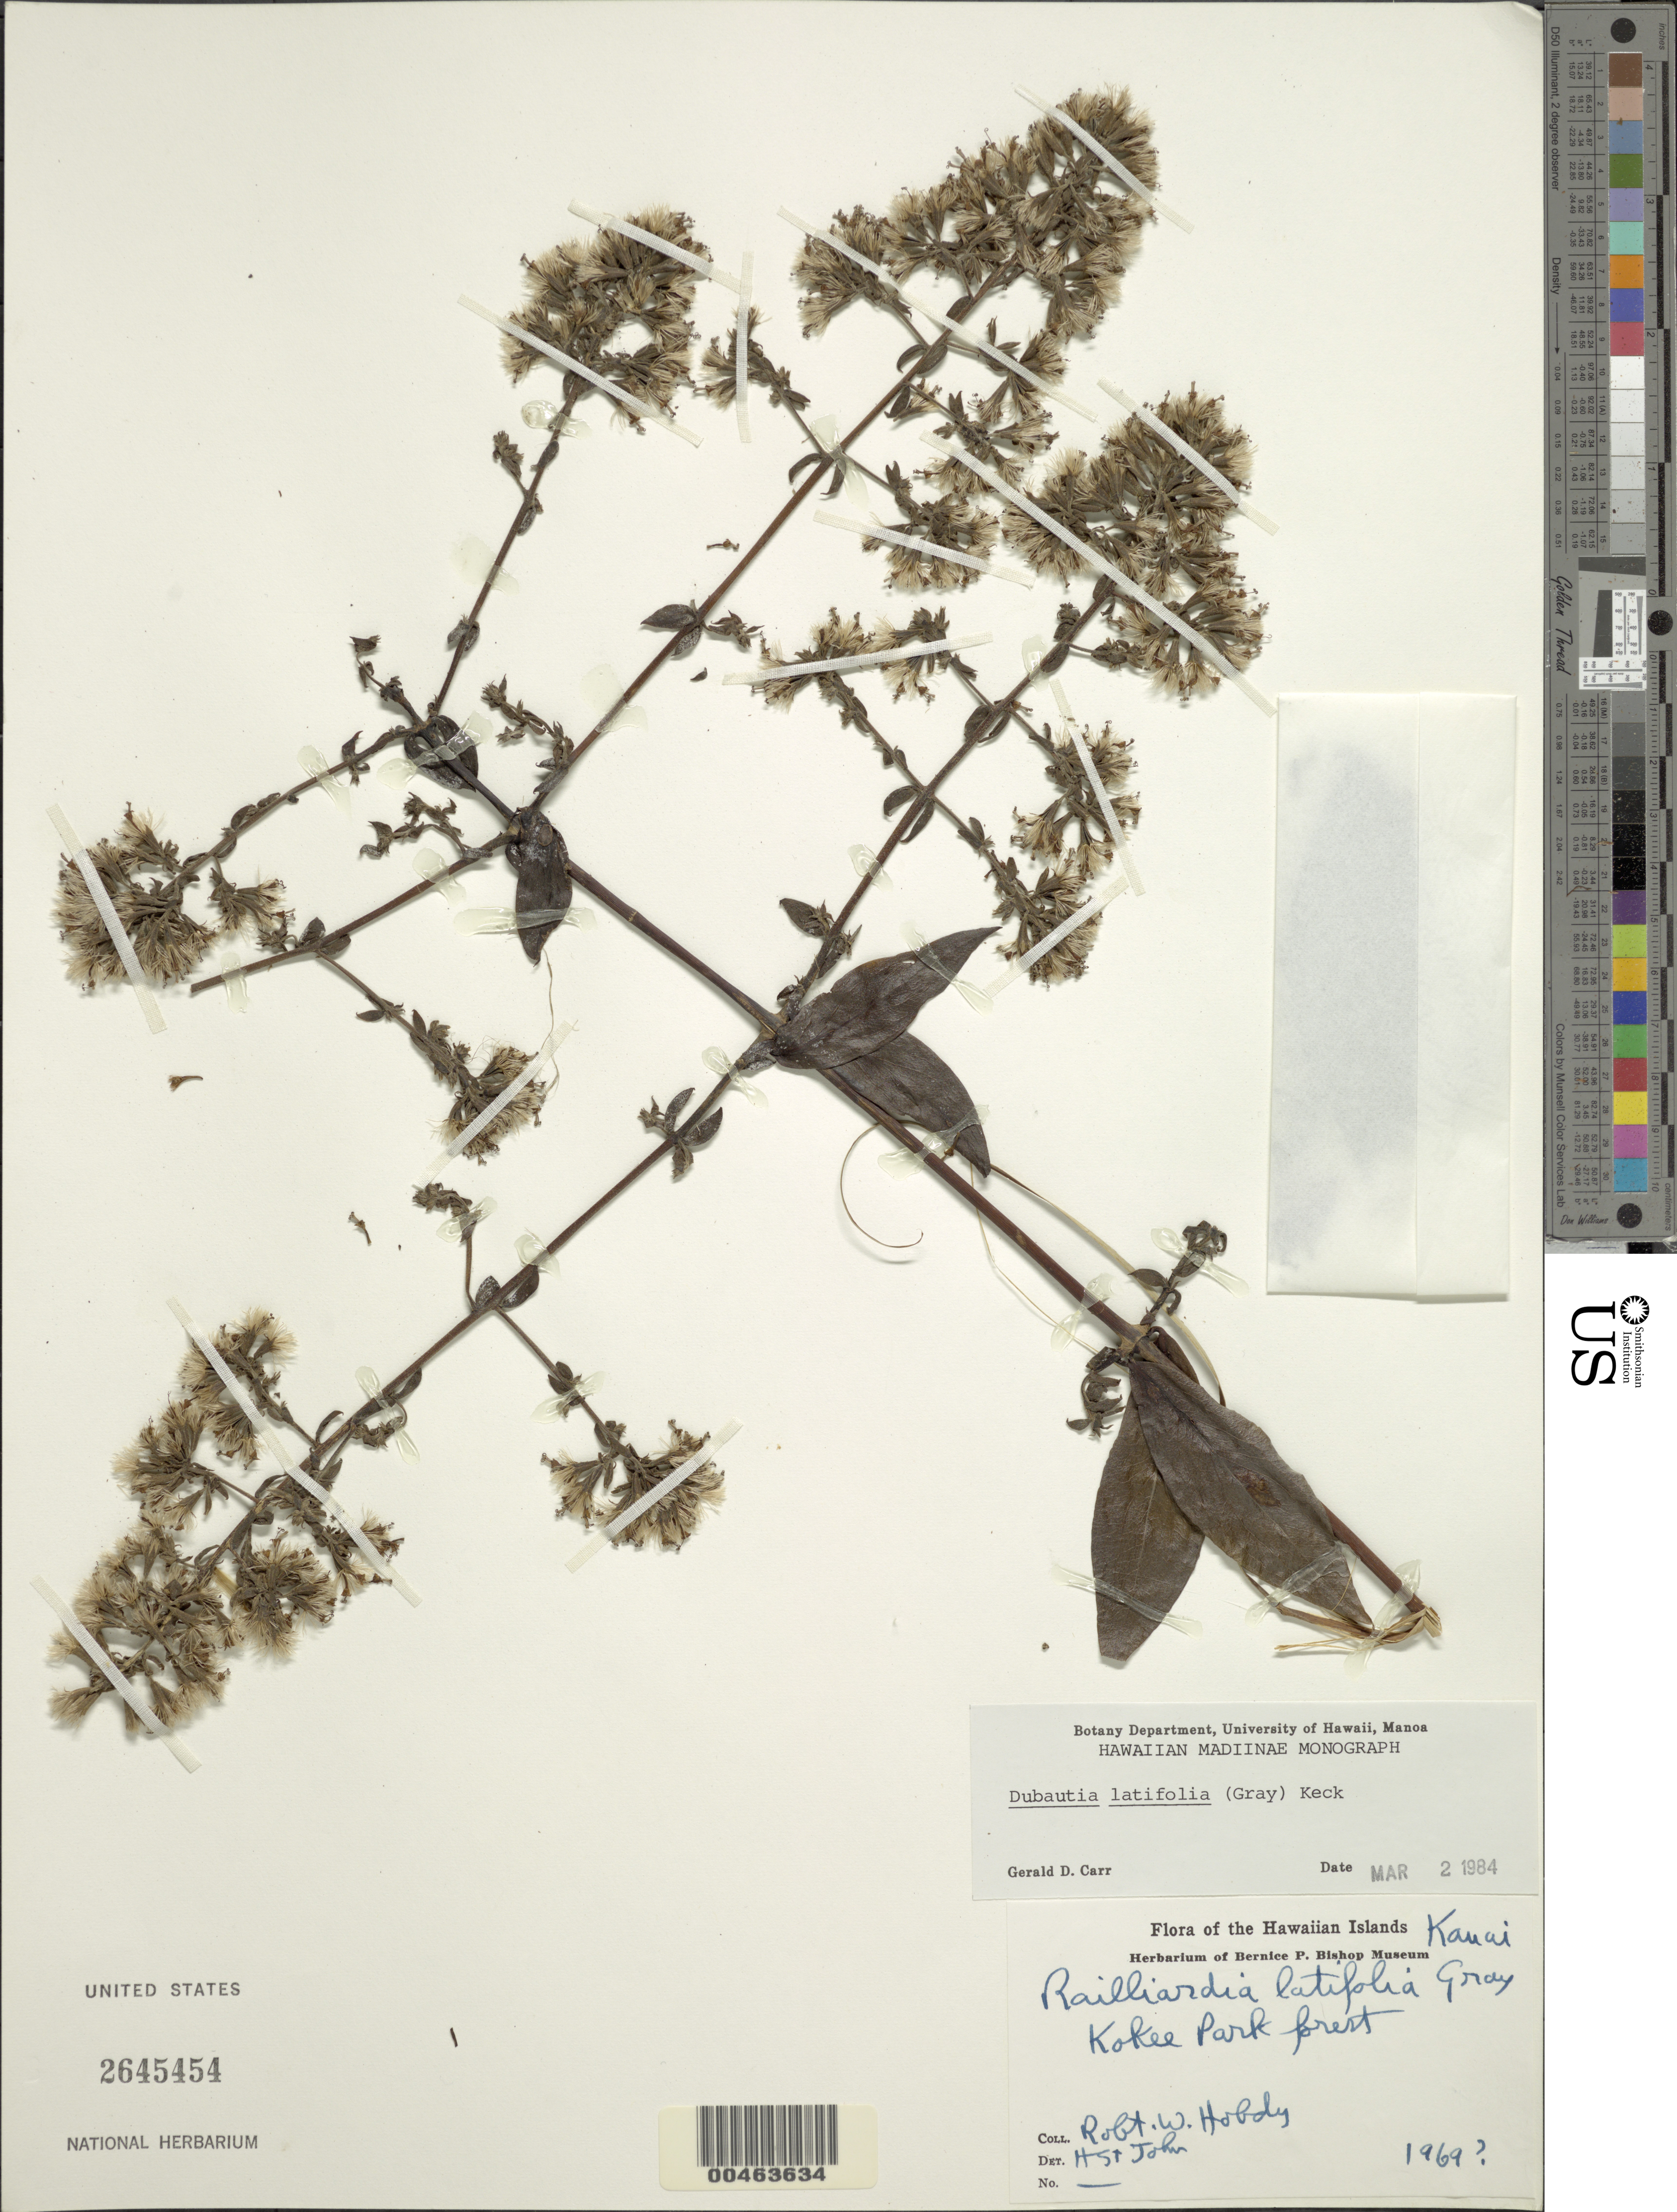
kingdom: Plantae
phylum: Tracheophyta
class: Magnoliopsida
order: Asterales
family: Asteraceae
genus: Dubautia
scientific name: Dubautia latifolia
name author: (A. Gray) D.D. Keck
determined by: Carr, G. D.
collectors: R. Hobdy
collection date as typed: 1969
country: United States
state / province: Hawaii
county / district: Kauai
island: Kaua'i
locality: Kokee Park forest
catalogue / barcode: US 2645454